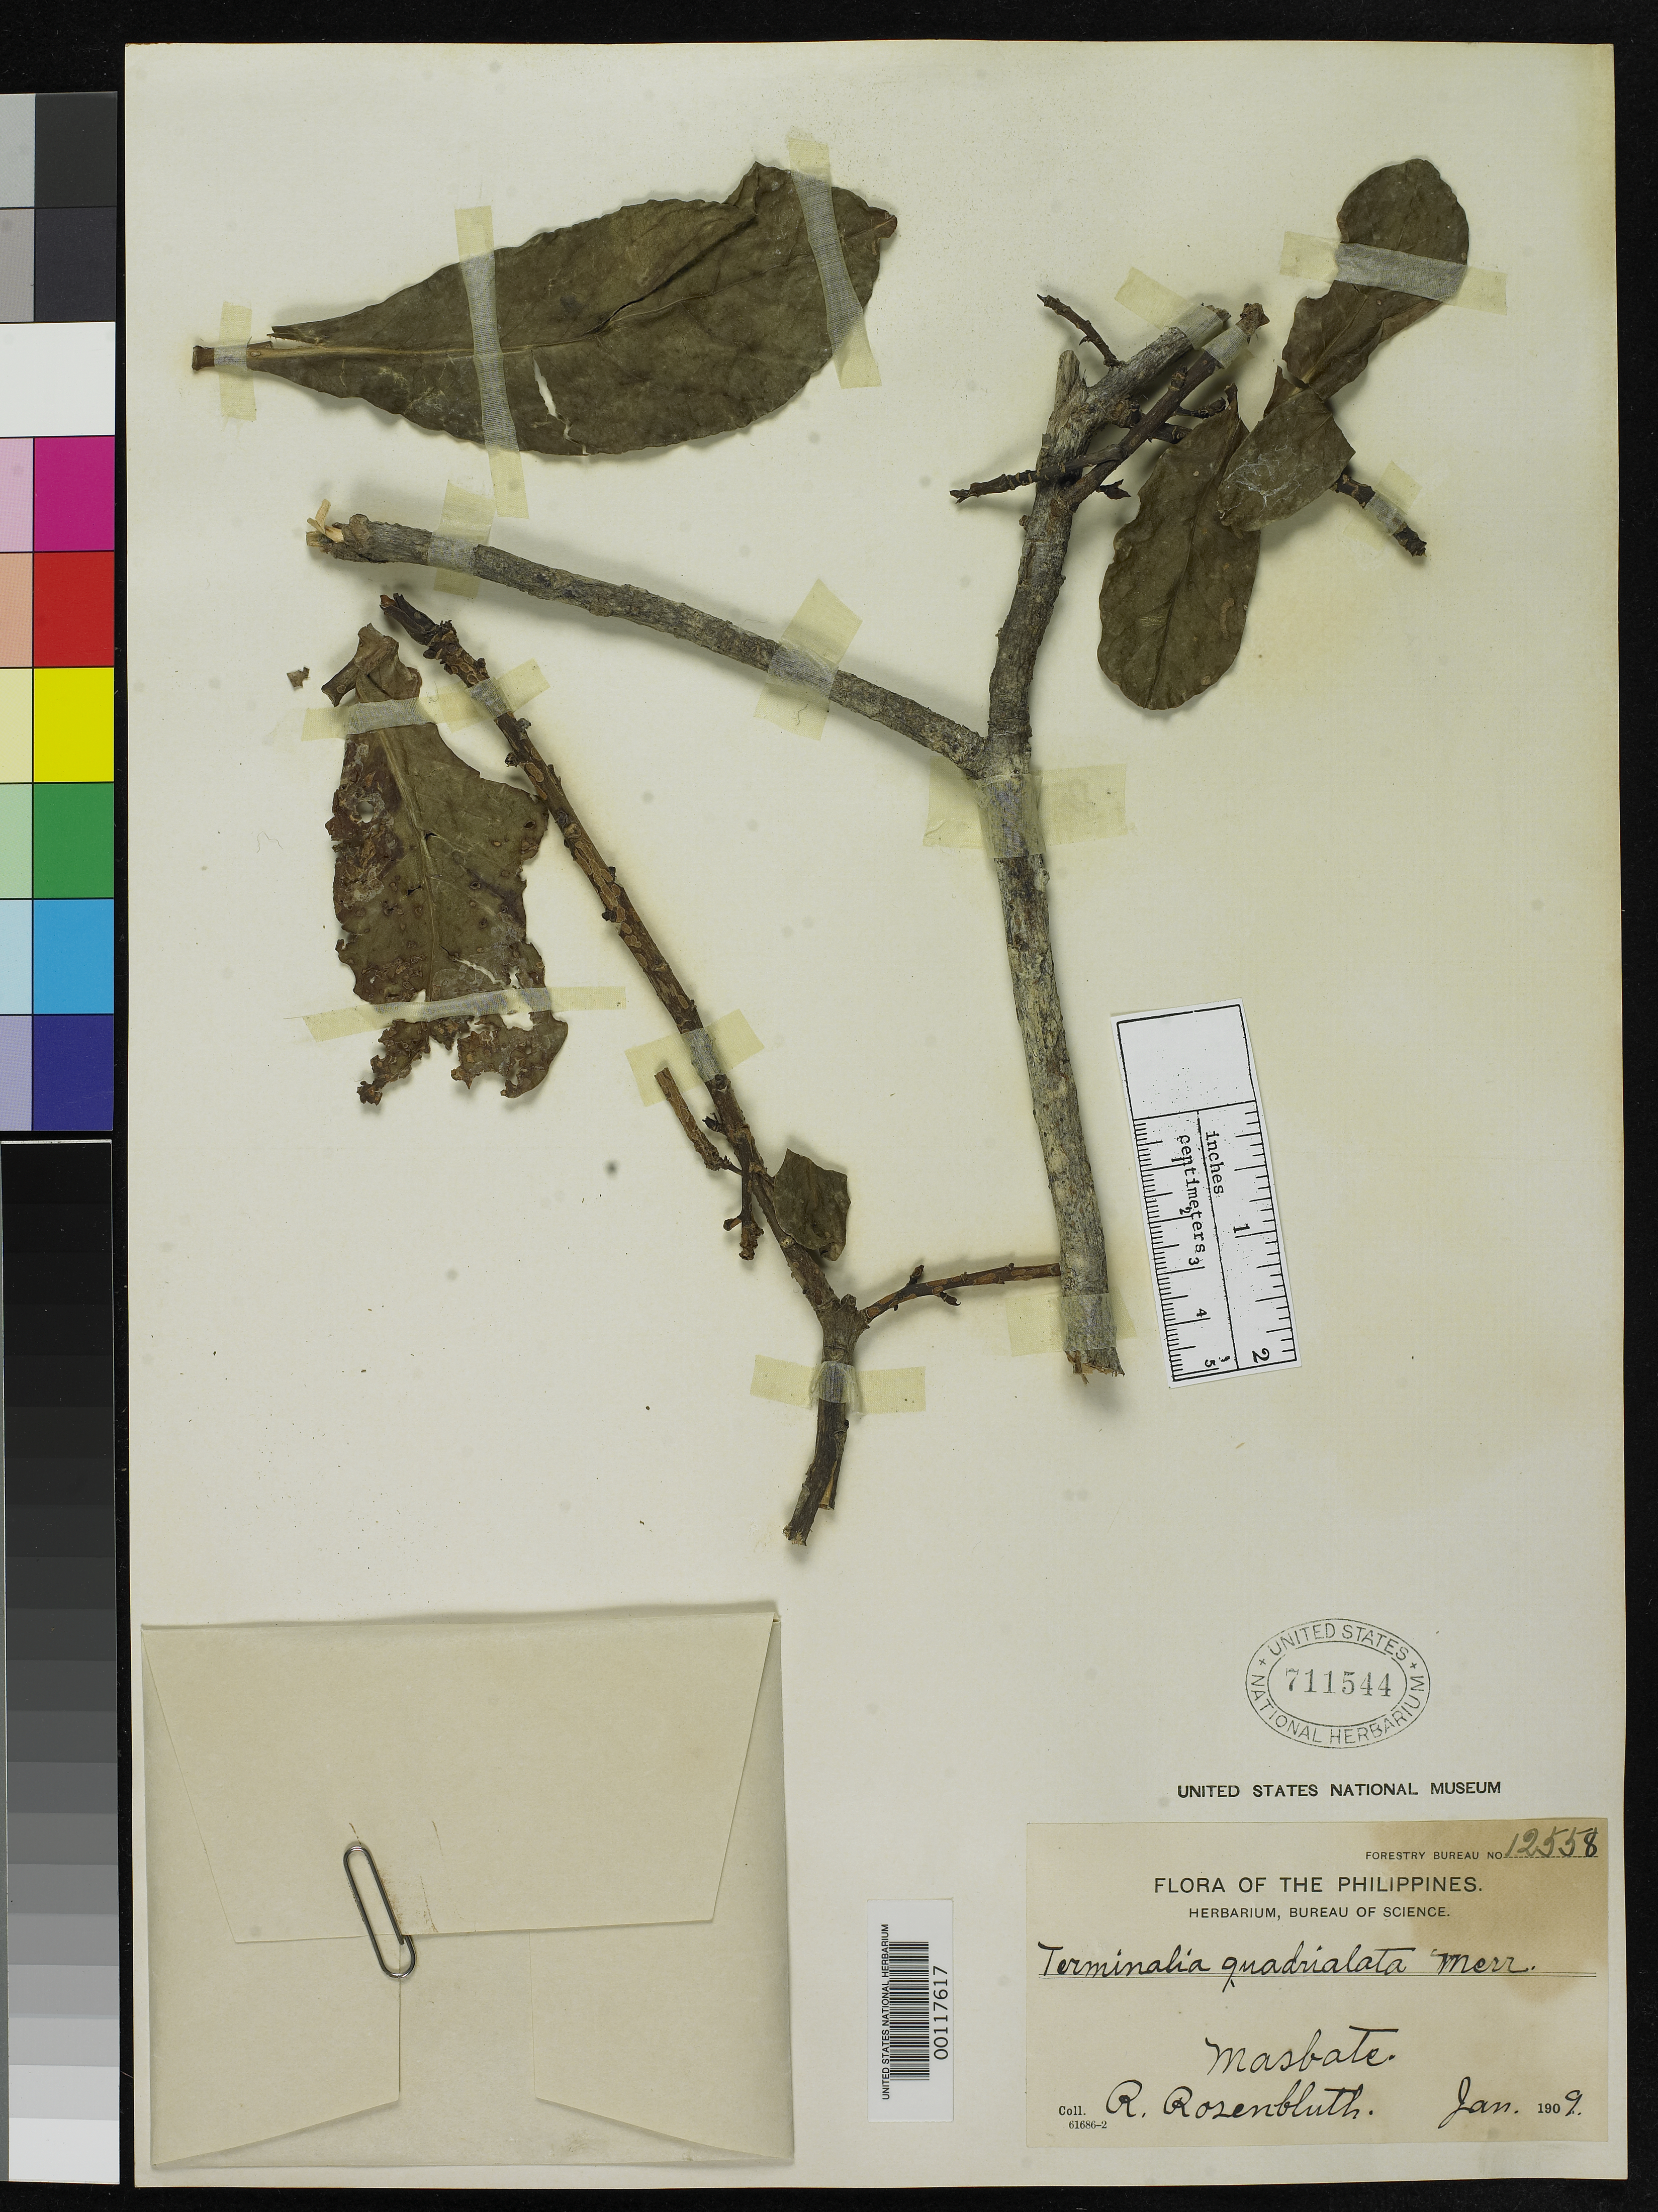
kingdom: Plantae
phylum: Tracheophyta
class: Magnoliopsida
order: Myrtales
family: Combretaceae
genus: Terminalia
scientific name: Terminalia quadrialata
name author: Merr.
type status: Isotype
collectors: R. Rosenbluth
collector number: Bur. Sci. 12558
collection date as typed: Jan 1909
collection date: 1909-01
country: Philippines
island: Masbate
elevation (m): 0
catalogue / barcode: US 711544